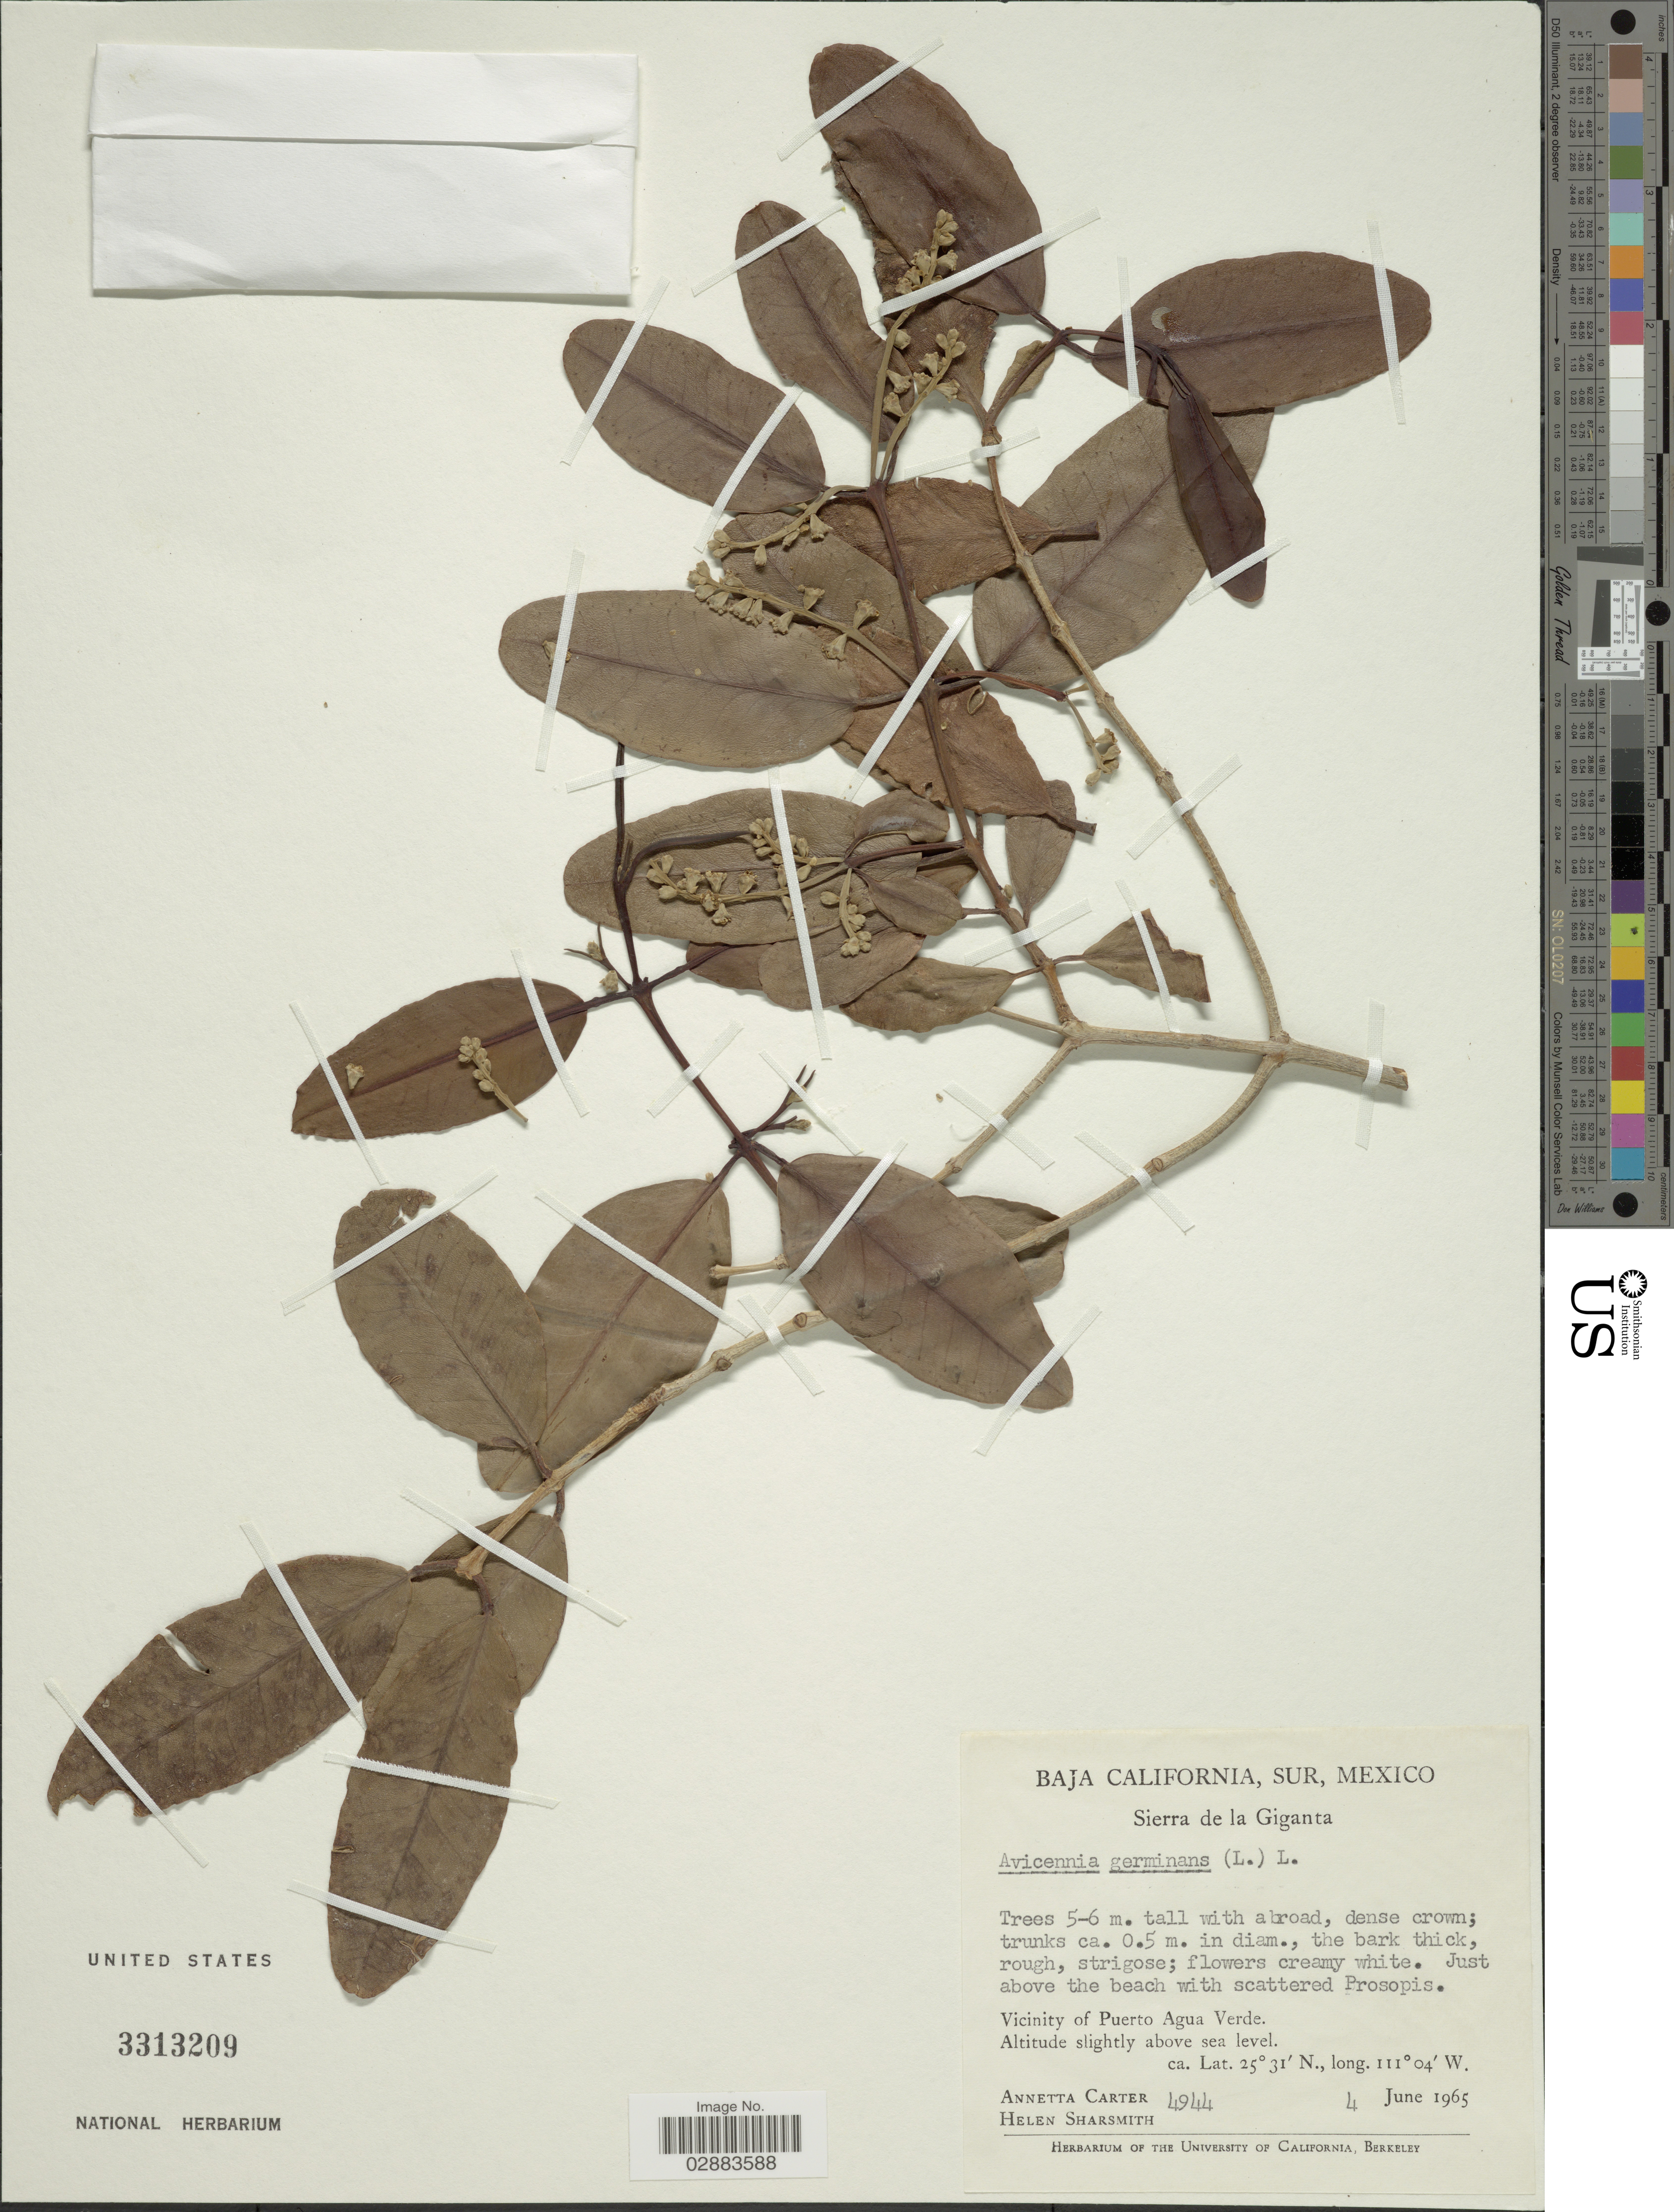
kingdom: Plantae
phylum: Tracheophyta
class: Magnoliopsida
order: Lamiales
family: Acanthaceae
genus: Avicennia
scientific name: Avicennia germinans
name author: (L.) L.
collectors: A. Carter & H. Sharsmith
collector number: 4944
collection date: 1965-06-04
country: Mexico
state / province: Baja California Sur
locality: Sierra de la Giganta. Vicinity of Puerto Agua Verde.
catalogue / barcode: US 3313209